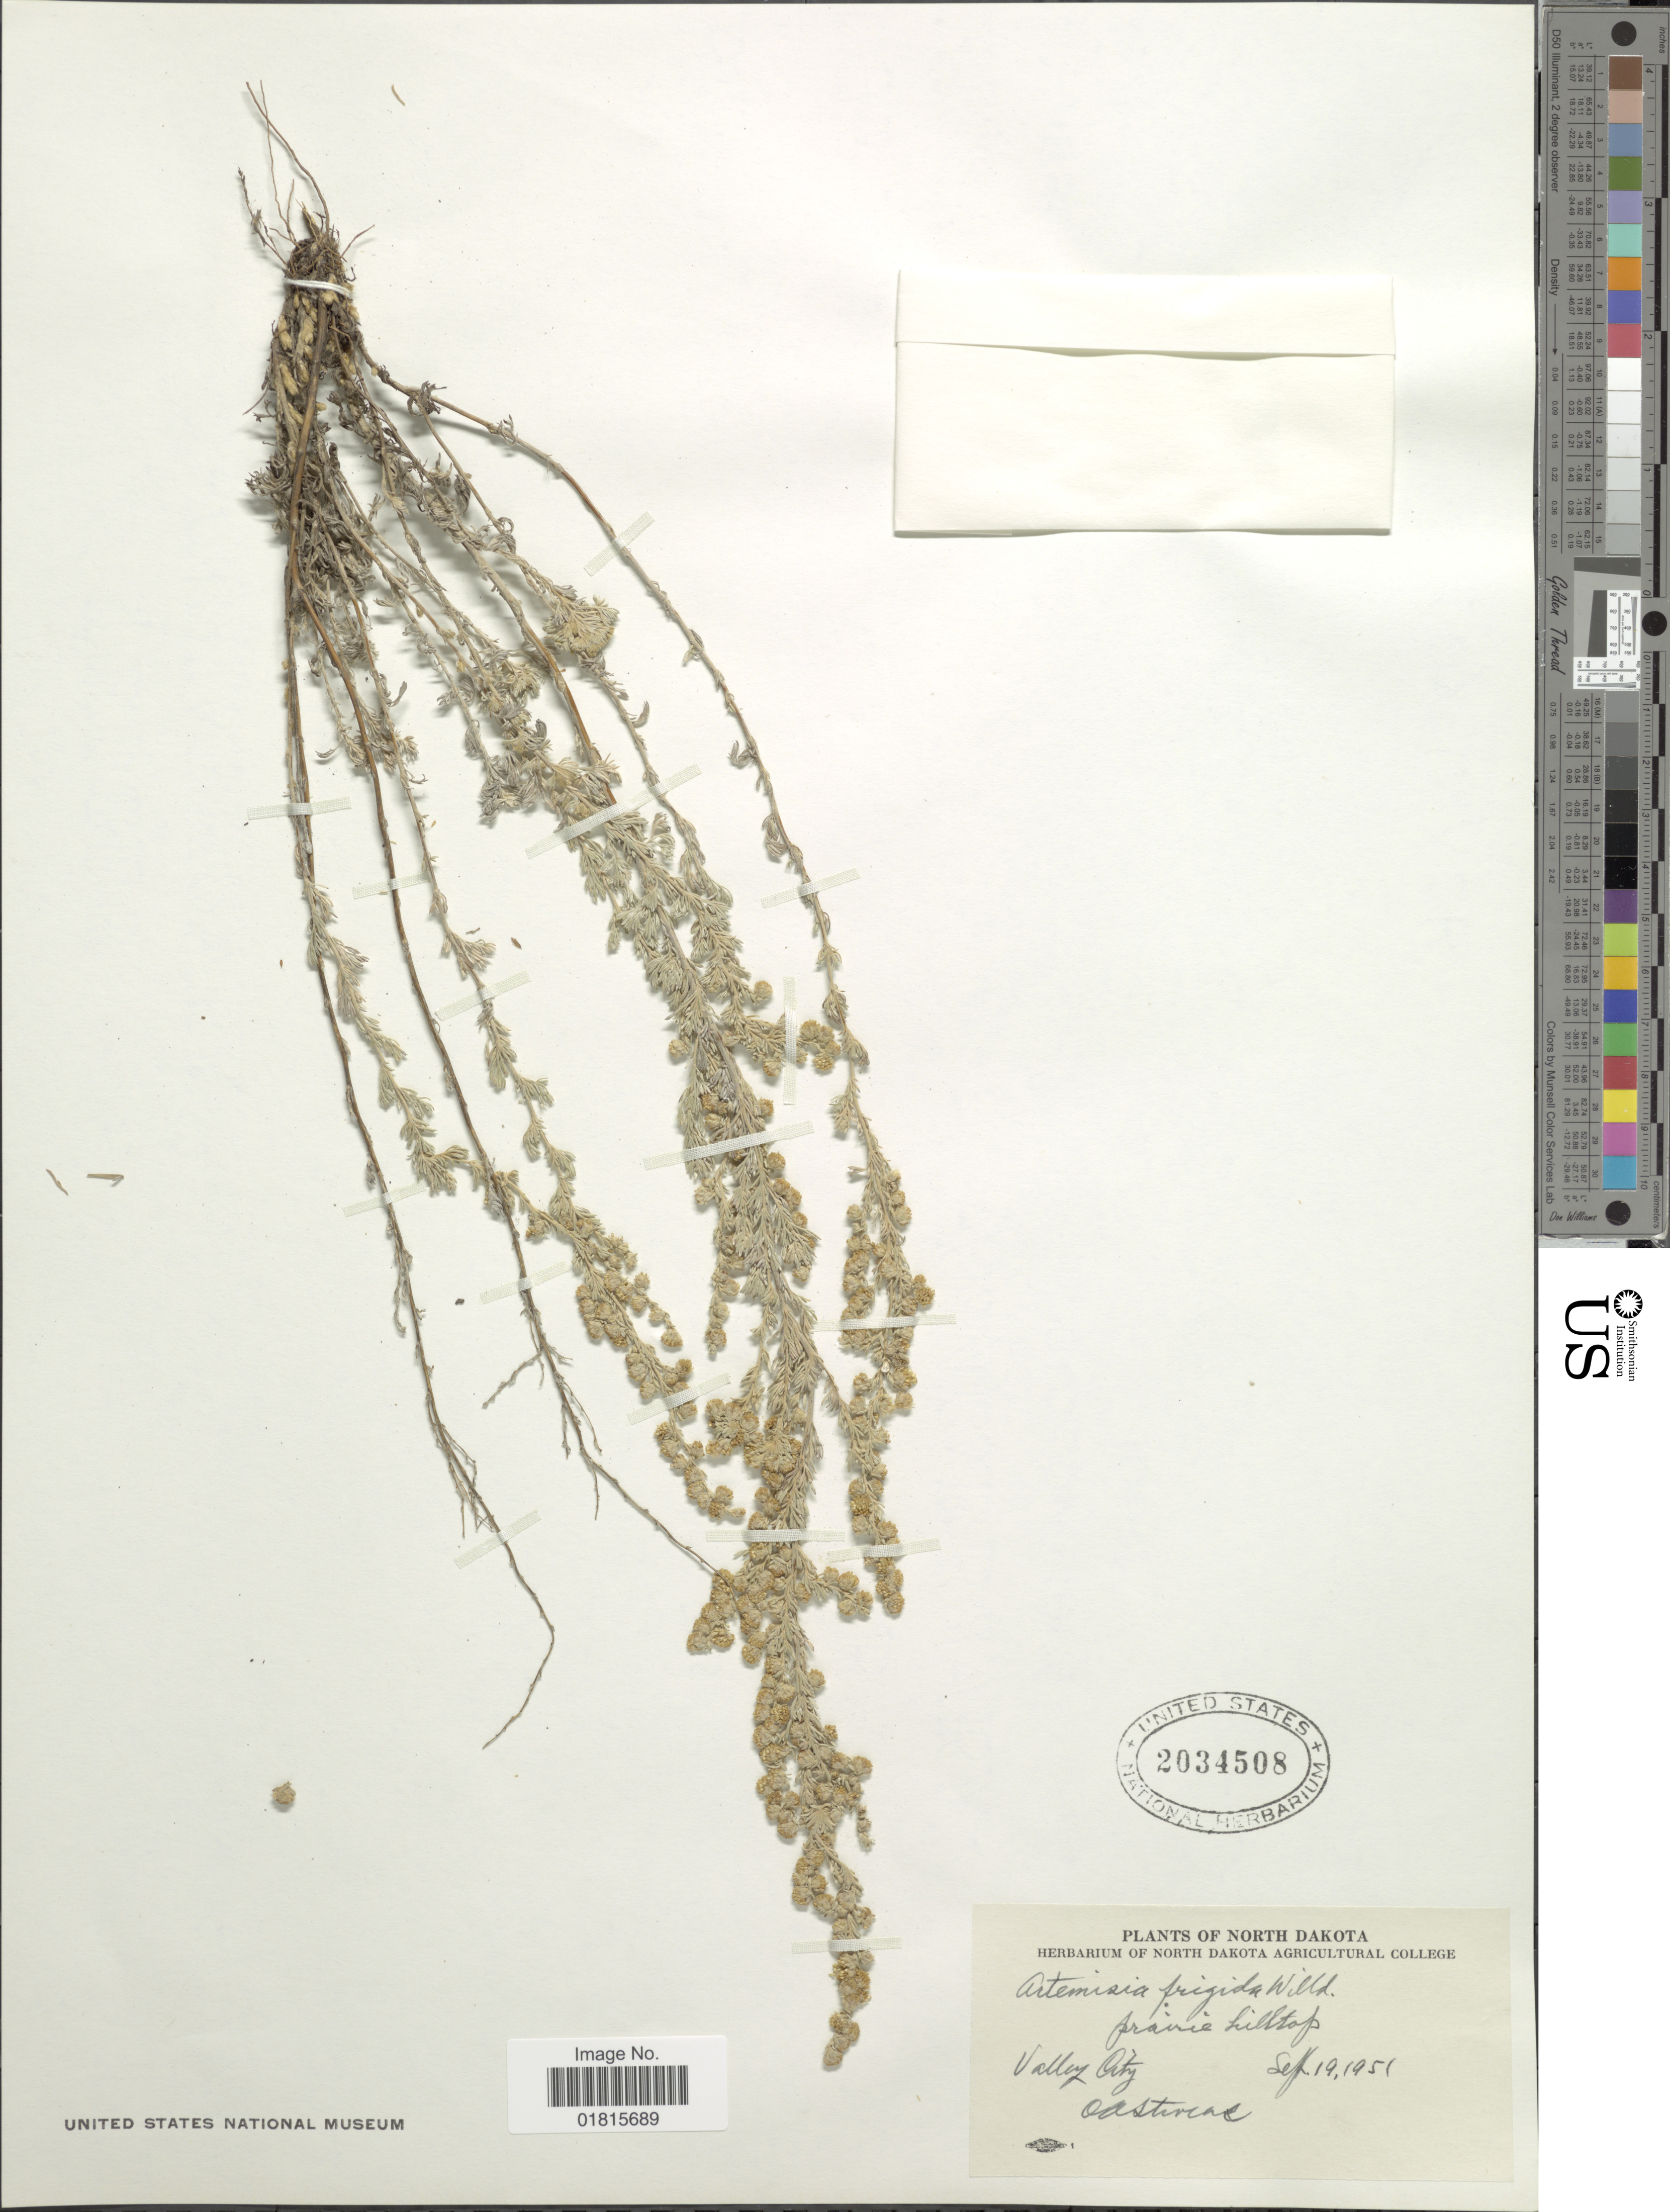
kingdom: Plantae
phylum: Tracheophyta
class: Magnoliopsida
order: Asterales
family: Asteraceae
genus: Artemisia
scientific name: Artemisia frigida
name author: Willd.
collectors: O. Stevens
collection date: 1951-09-19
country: United States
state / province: North Dakota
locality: Prairie hilltop, Valley City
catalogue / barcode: US 2034508